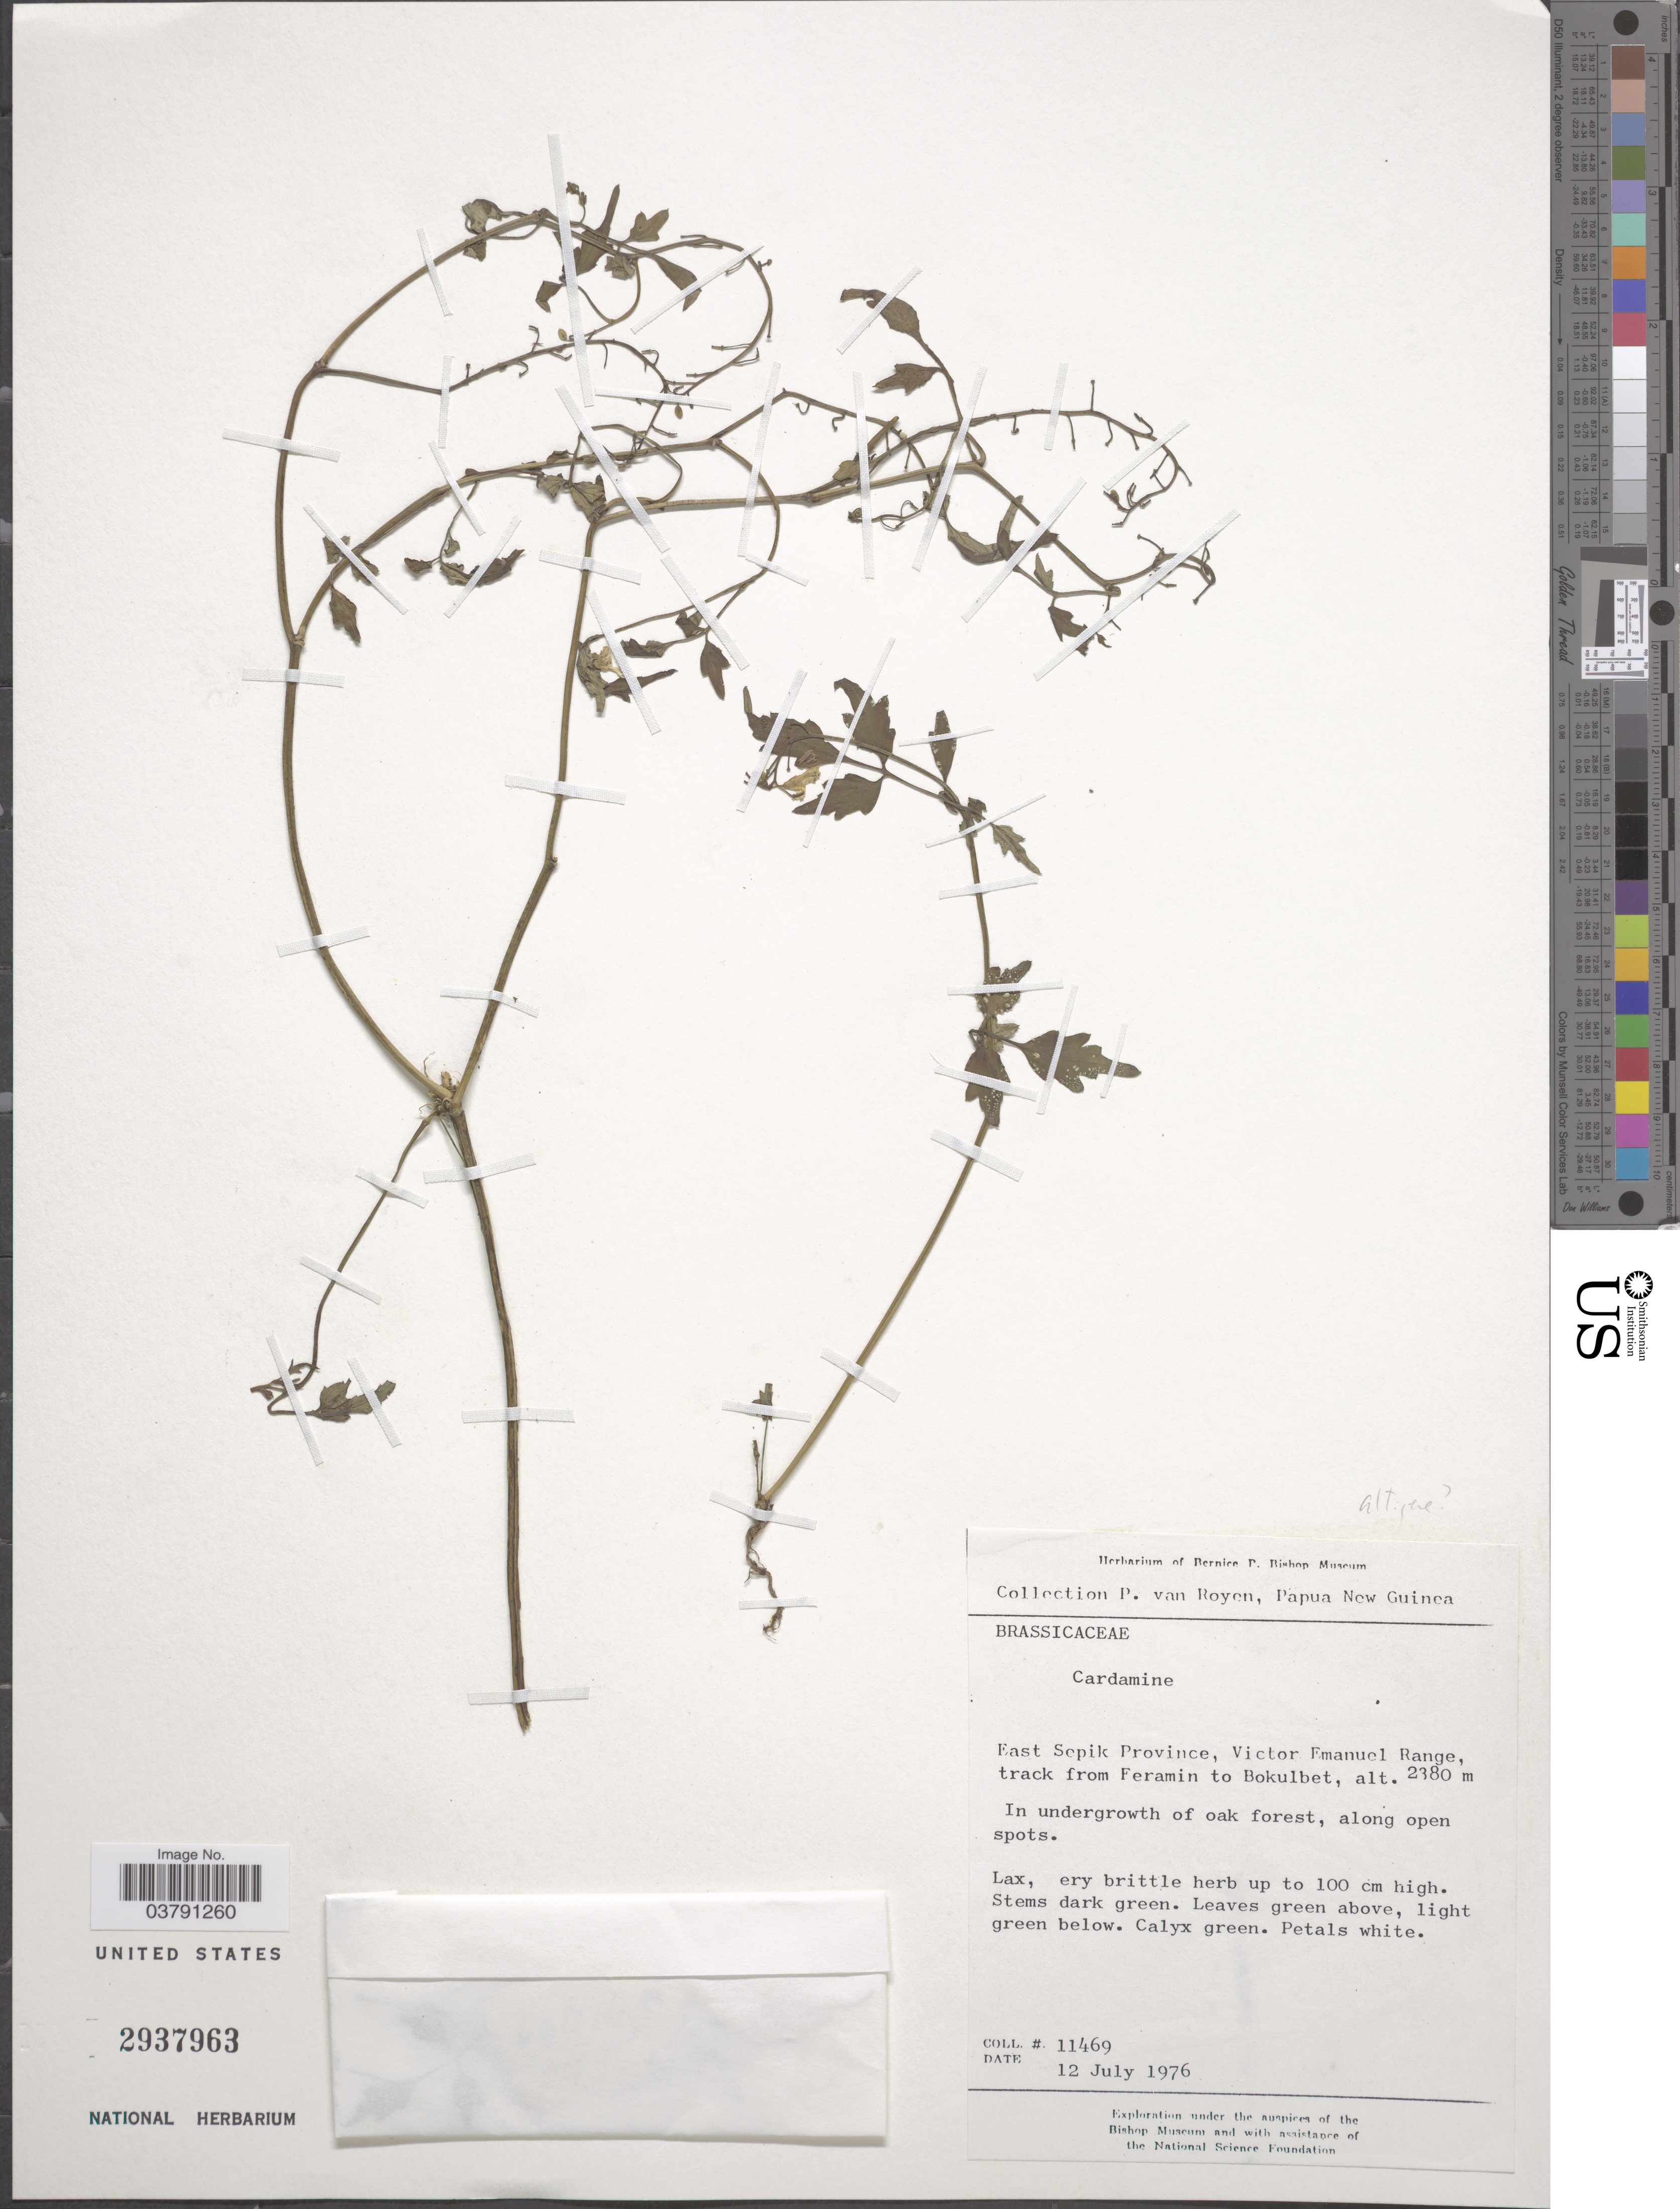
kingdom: Plantae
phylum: Tracheophyta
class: Magnoliopsida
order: Brassicales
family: Brassicaceae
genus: Cardamine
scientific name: Cardamine altigena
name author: Schltr. & O.E. Schulz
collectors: P. van Royen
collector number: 11469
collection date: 1976-07-12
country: Papua New Guinea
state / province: East Sepik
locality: East Sepik Province, Victor Emanuel Range, track from Feramin to Bokulbet.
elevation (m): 2380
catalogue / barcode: US 2937963